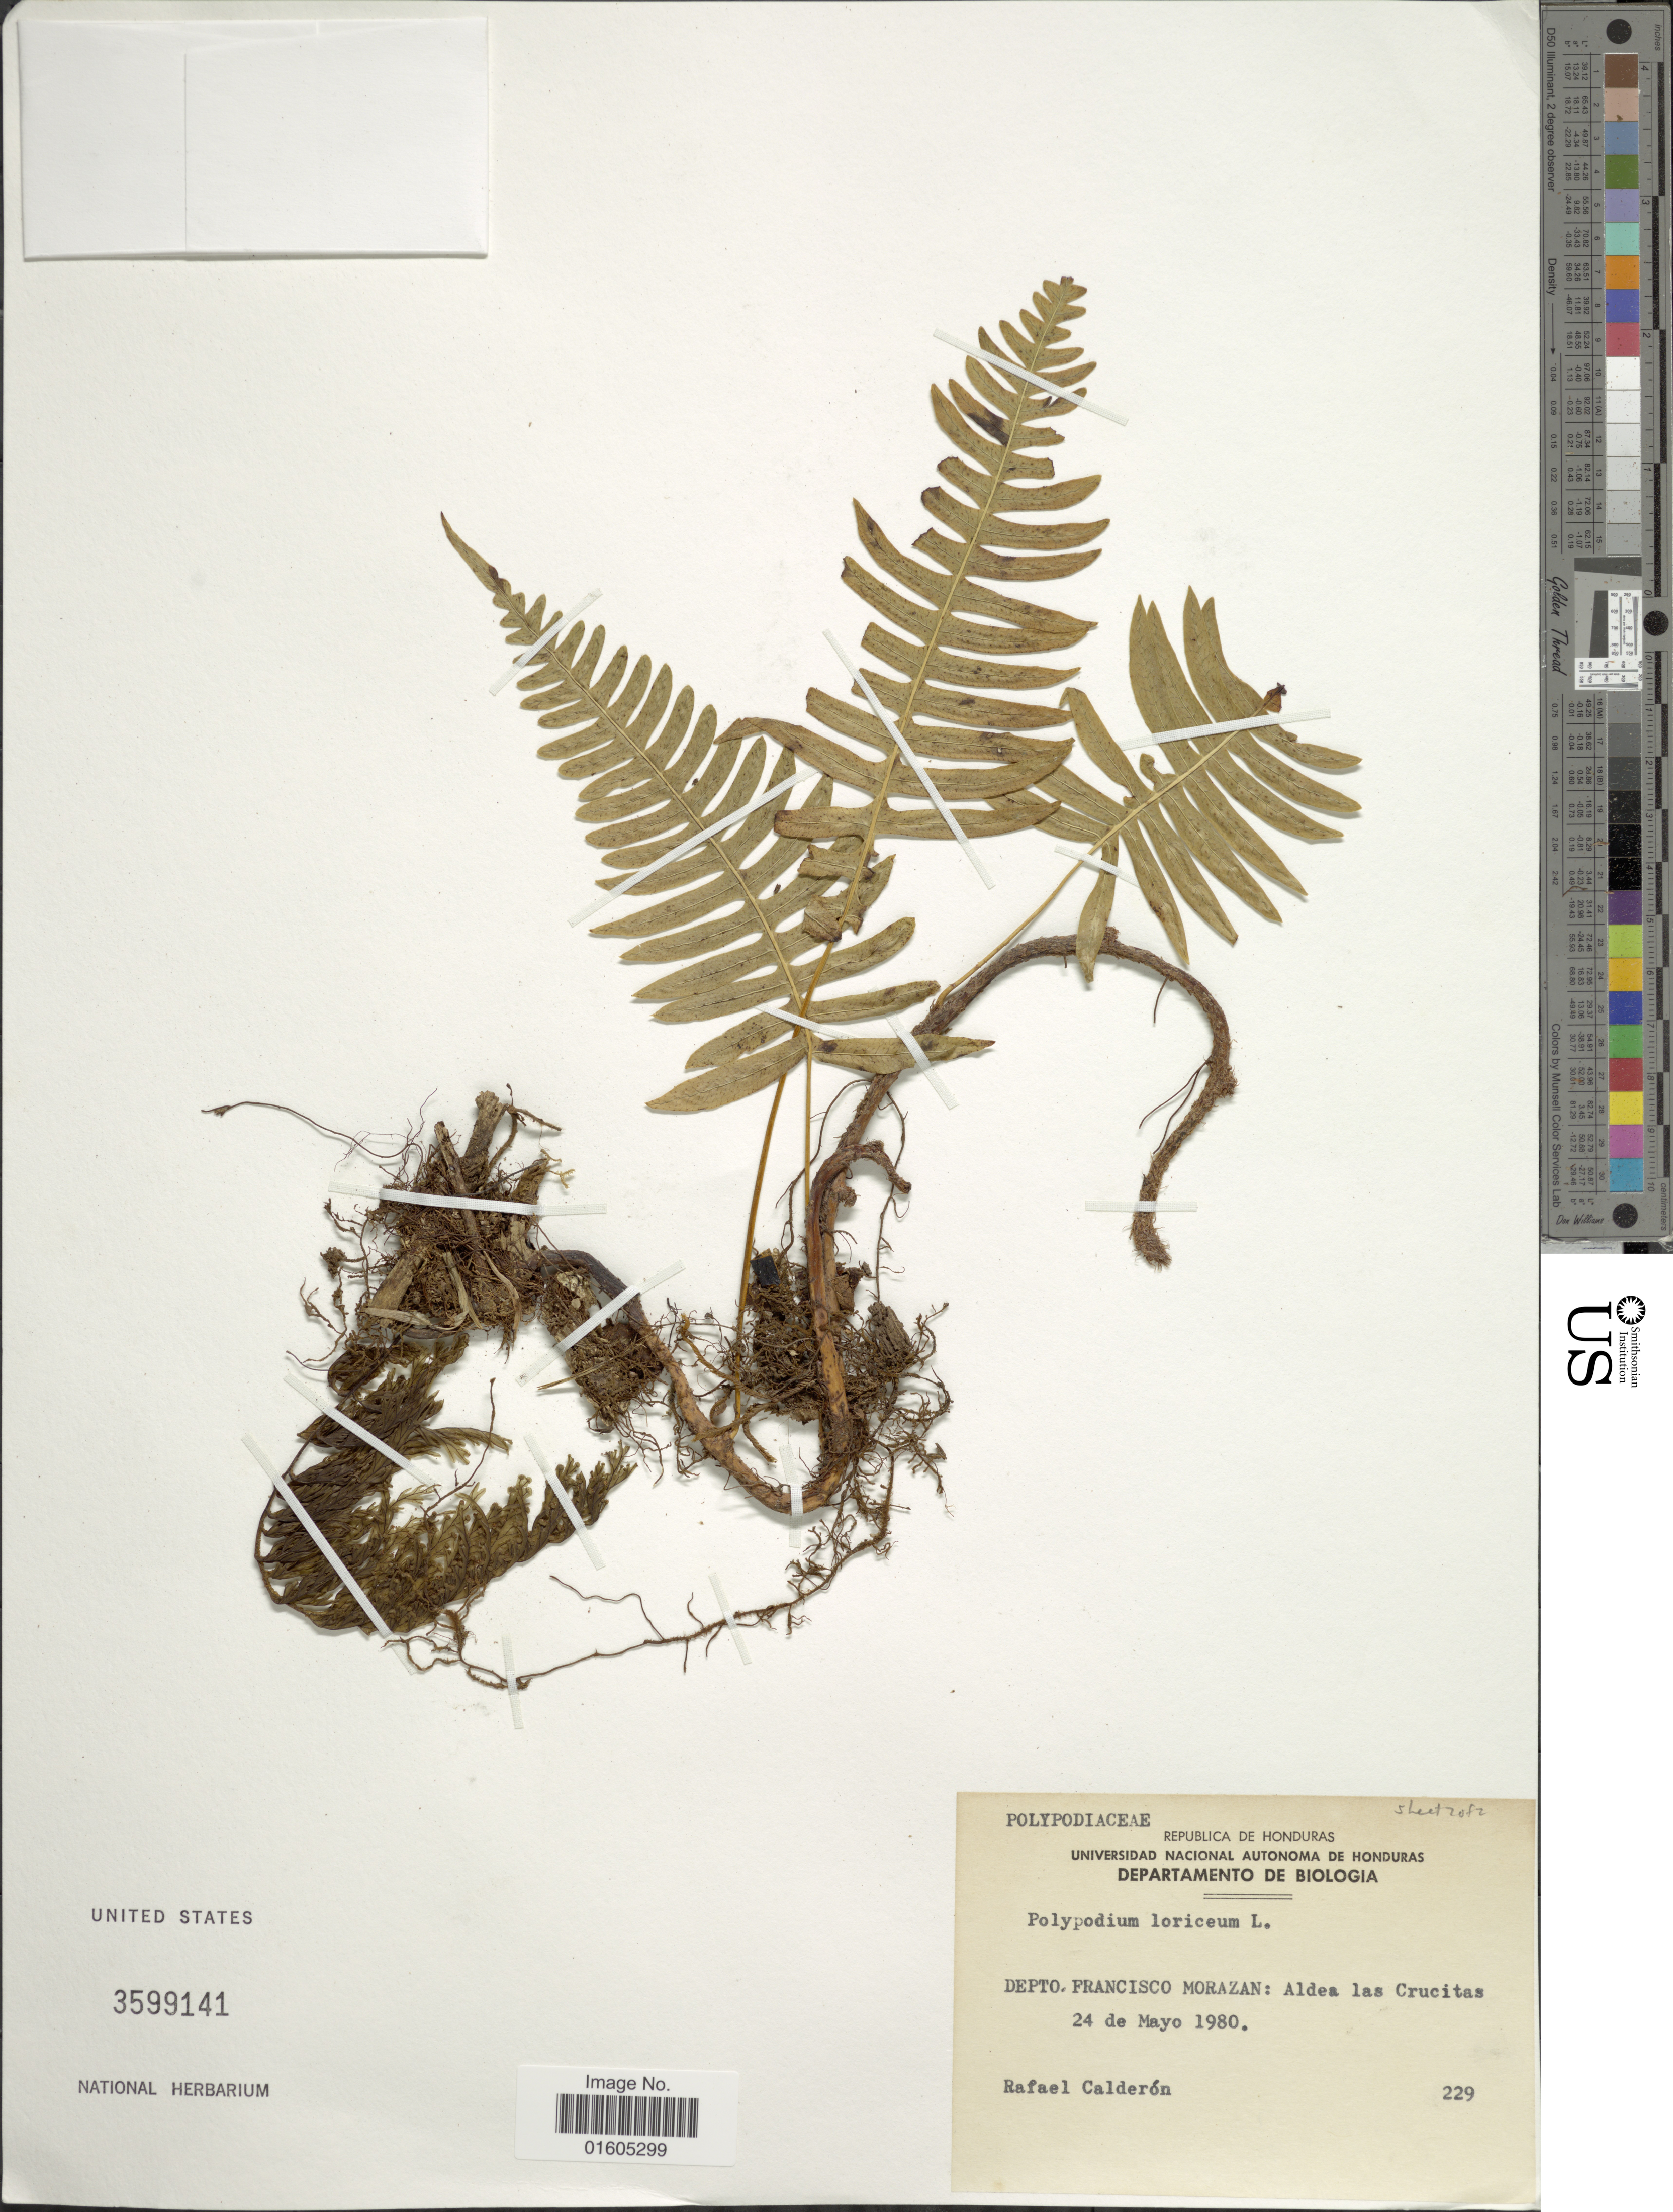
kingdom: Plantae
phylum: Tracheophyta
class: Polypodiopsida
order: Polypodiales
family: Polypodiaceae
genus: Serpocaulon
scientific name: Serpocaulon loriceum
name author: (L.) A.R. Sm.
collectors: R. Calderón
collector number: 229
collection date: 1980-05-24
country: Honduras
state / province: Fco. Morazán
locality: Depto. Francisco Morazan: Aldea las Crucitas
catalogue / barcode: US 3599141